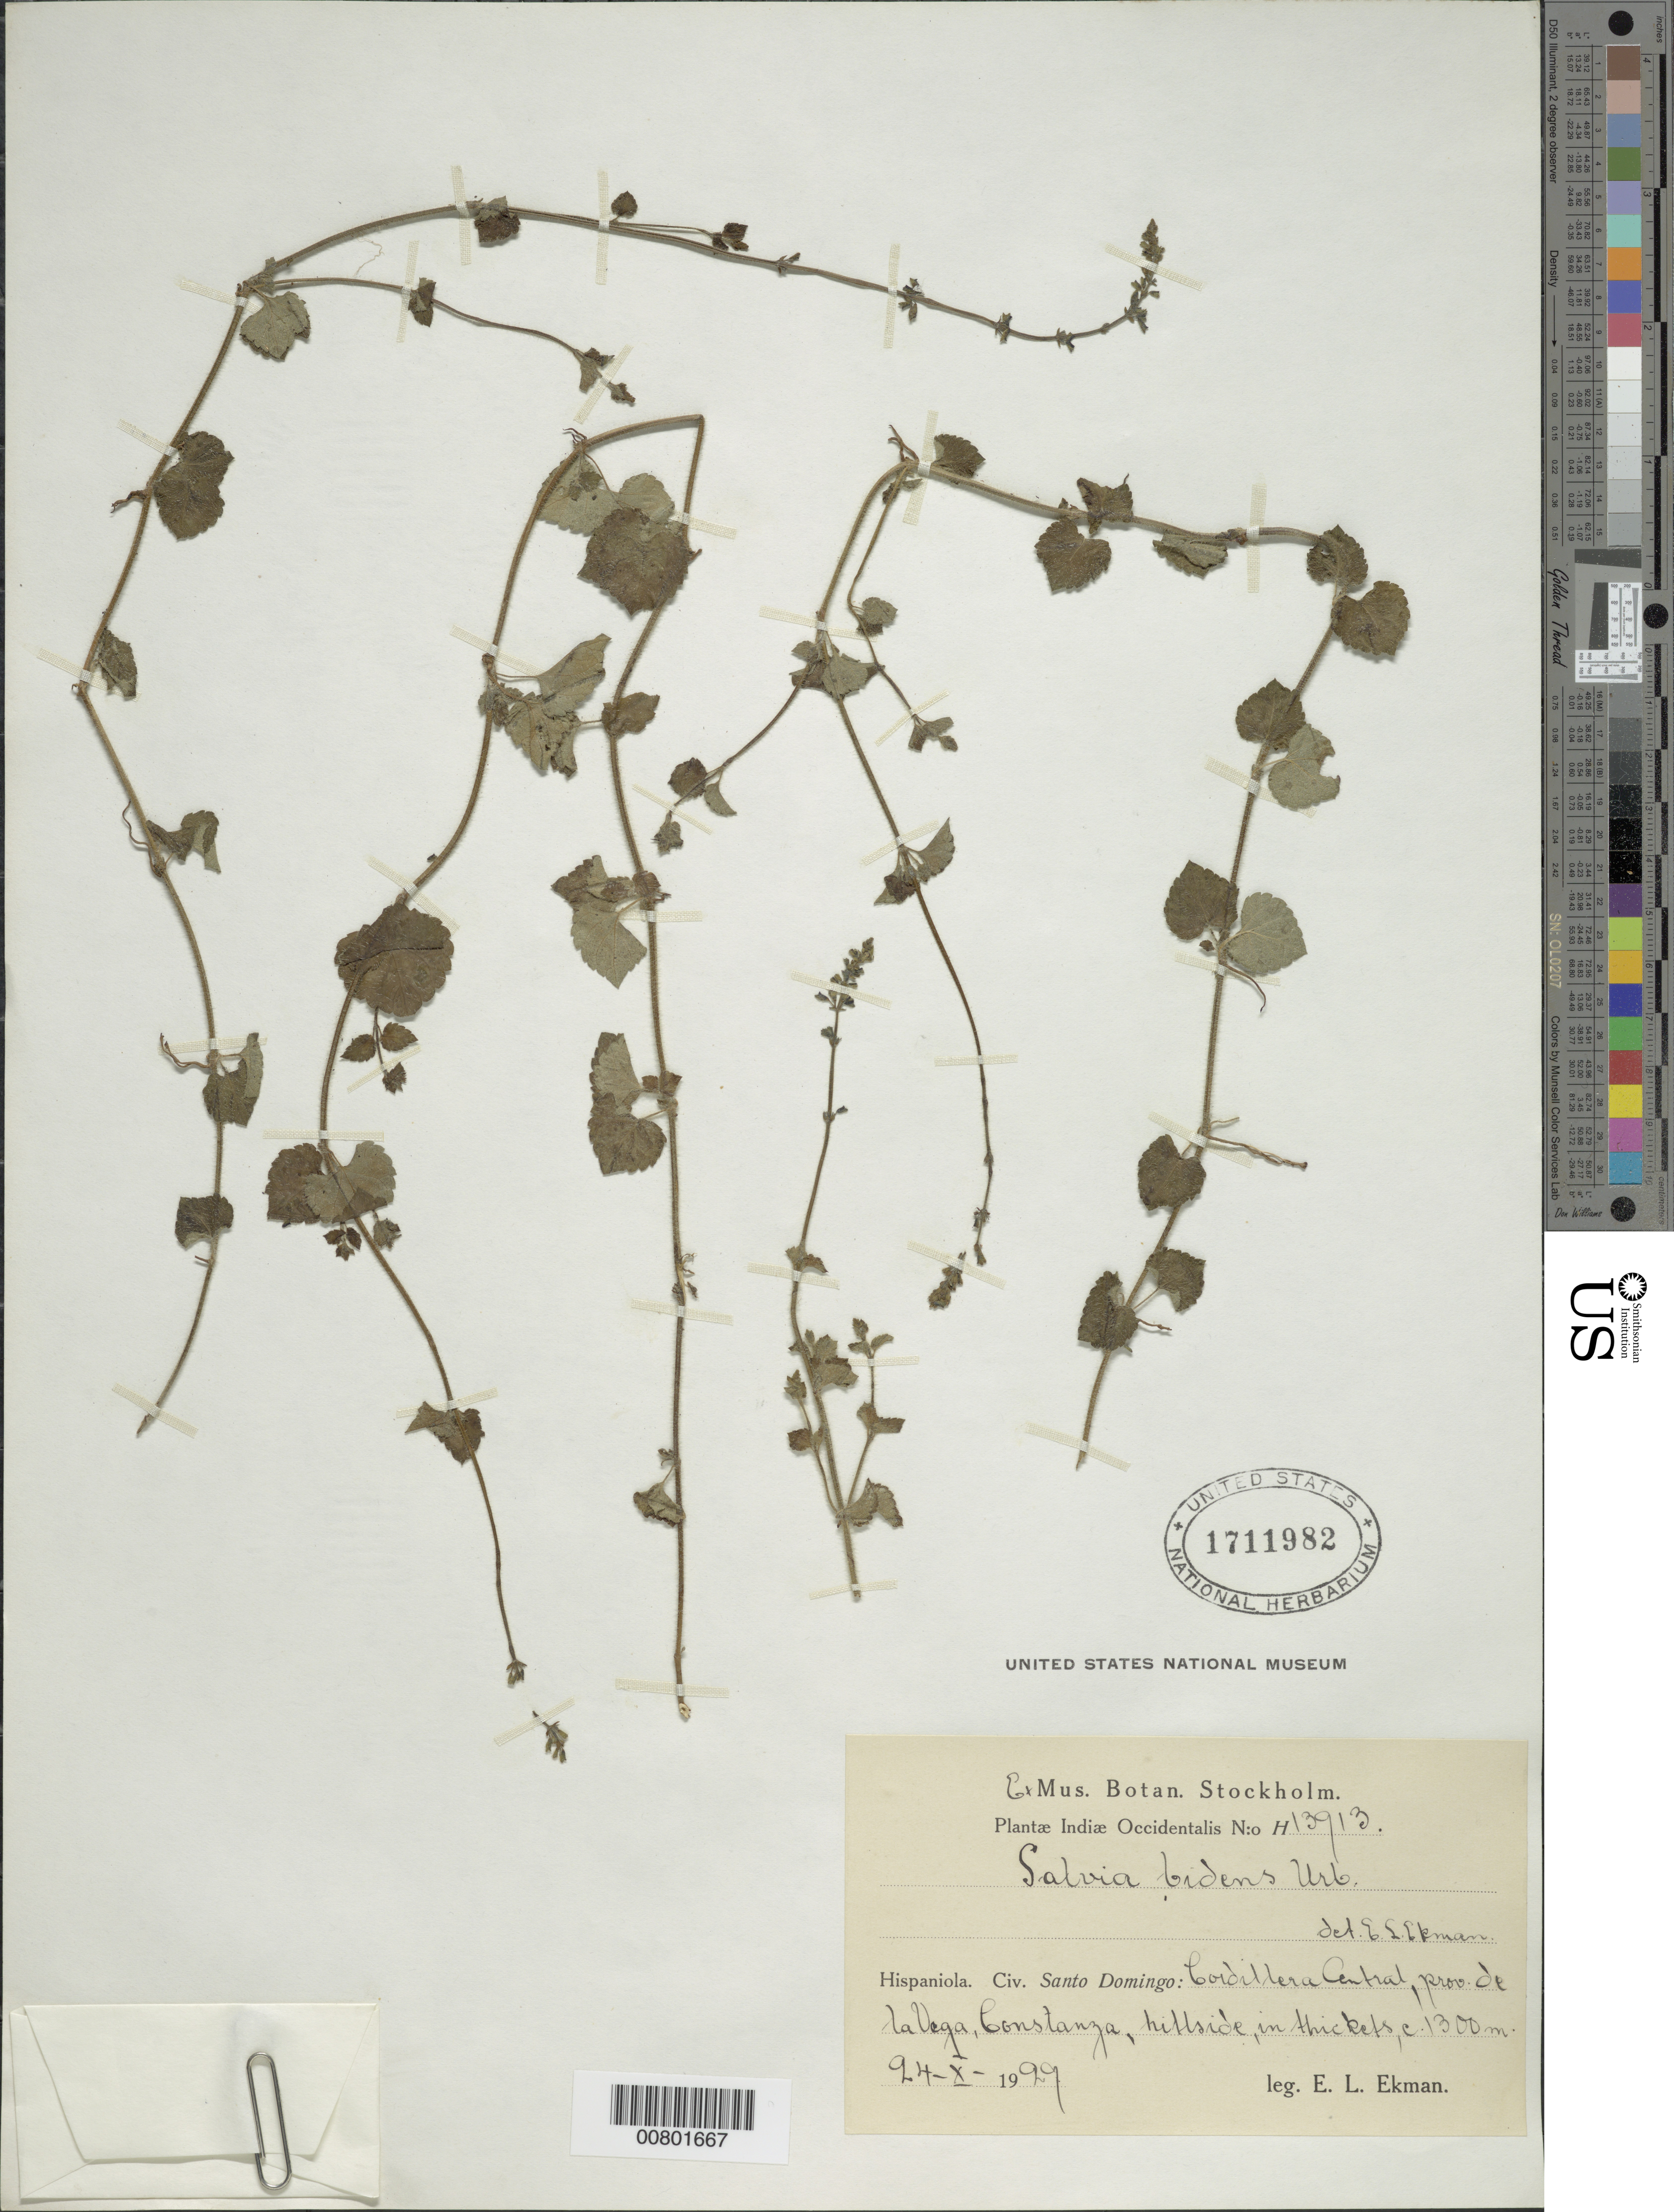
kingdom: Plantae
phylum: Tracheophyta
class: Magnoliopsida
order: Lamiales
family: Lamiaceae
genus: Salvia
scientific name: Salvia tenella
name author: Sw.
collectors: E. L. Ekman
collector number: H 13913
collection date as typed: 24 Oct 1929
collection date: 1929-10-24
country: Dominican Republic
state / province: La Vega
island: Hispaniola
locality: Cordillera Central, Constanza,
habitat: In thickets on hillside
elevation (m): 1300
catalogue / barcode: US 1711982